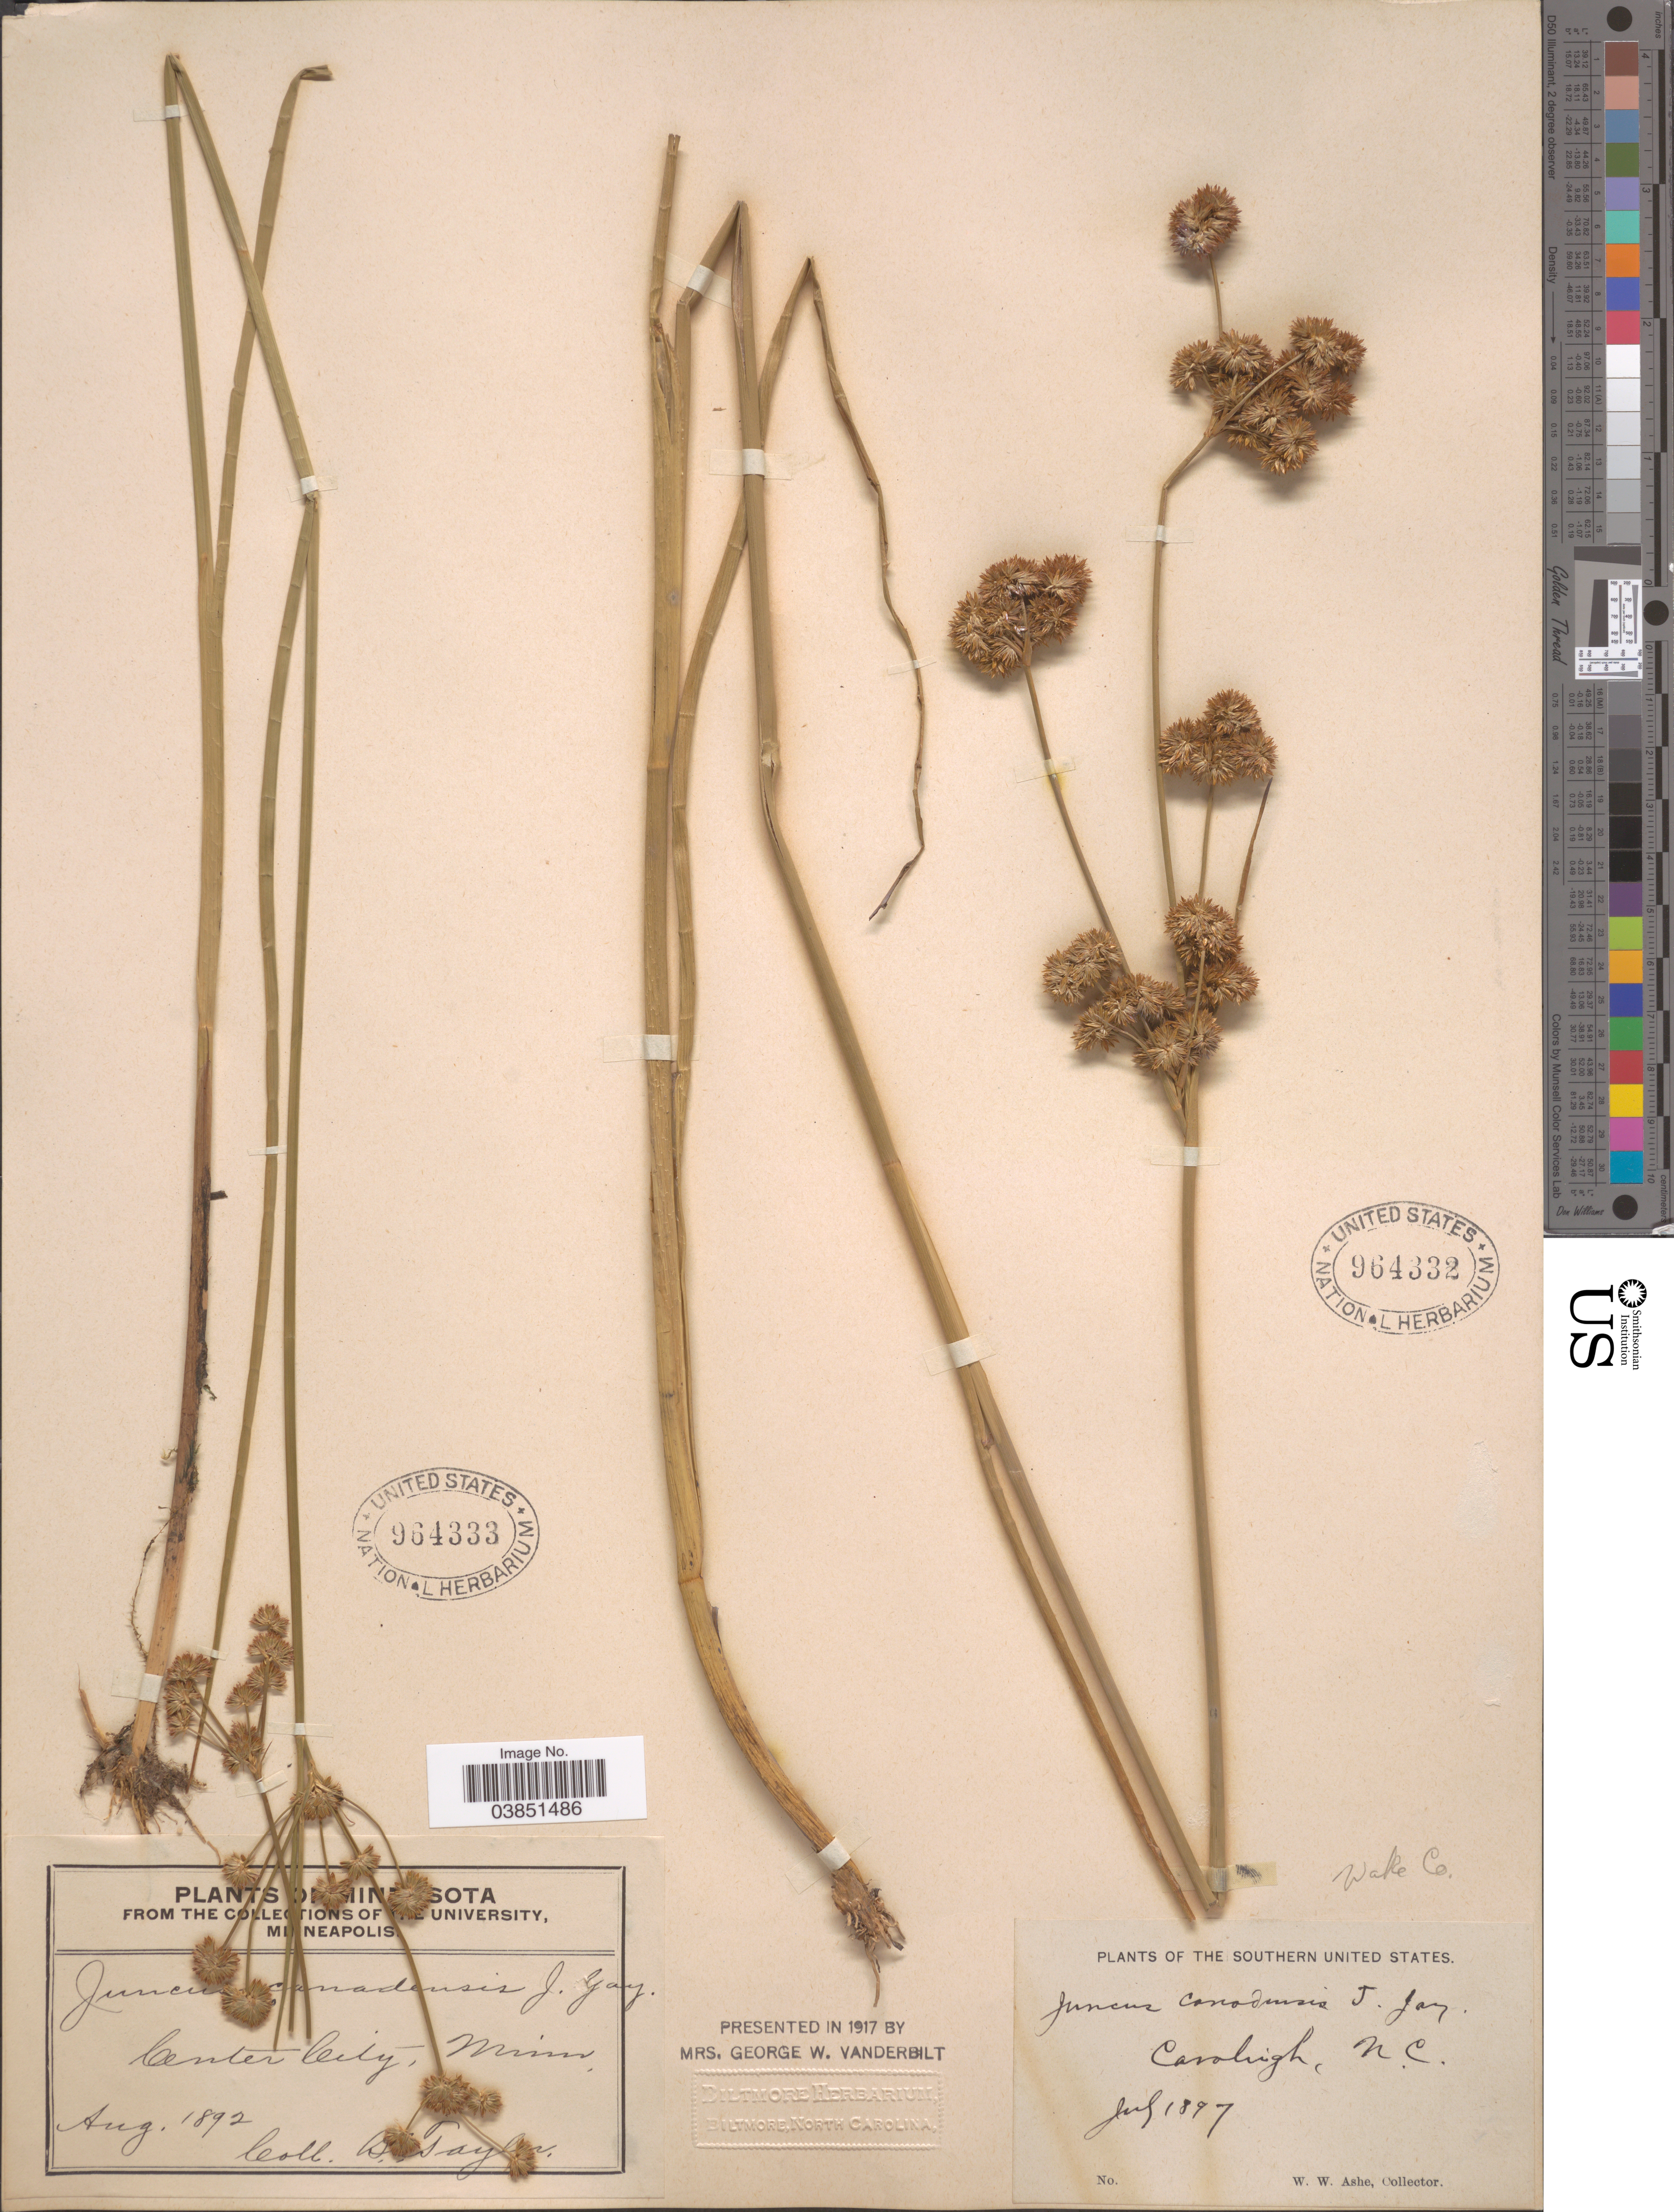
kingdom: Plantae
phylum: Tracheophyta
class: Liliopsida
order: Poales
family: Juncaceae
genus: Juncus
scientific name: Juncus canadensis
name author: J. Gay ex Laharpe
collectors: W. W. Ashe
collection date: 1897-07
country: United States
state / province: North Carolina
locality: Wake Co. The Southern United States. Caraleigh.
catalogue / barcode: US 964332-2